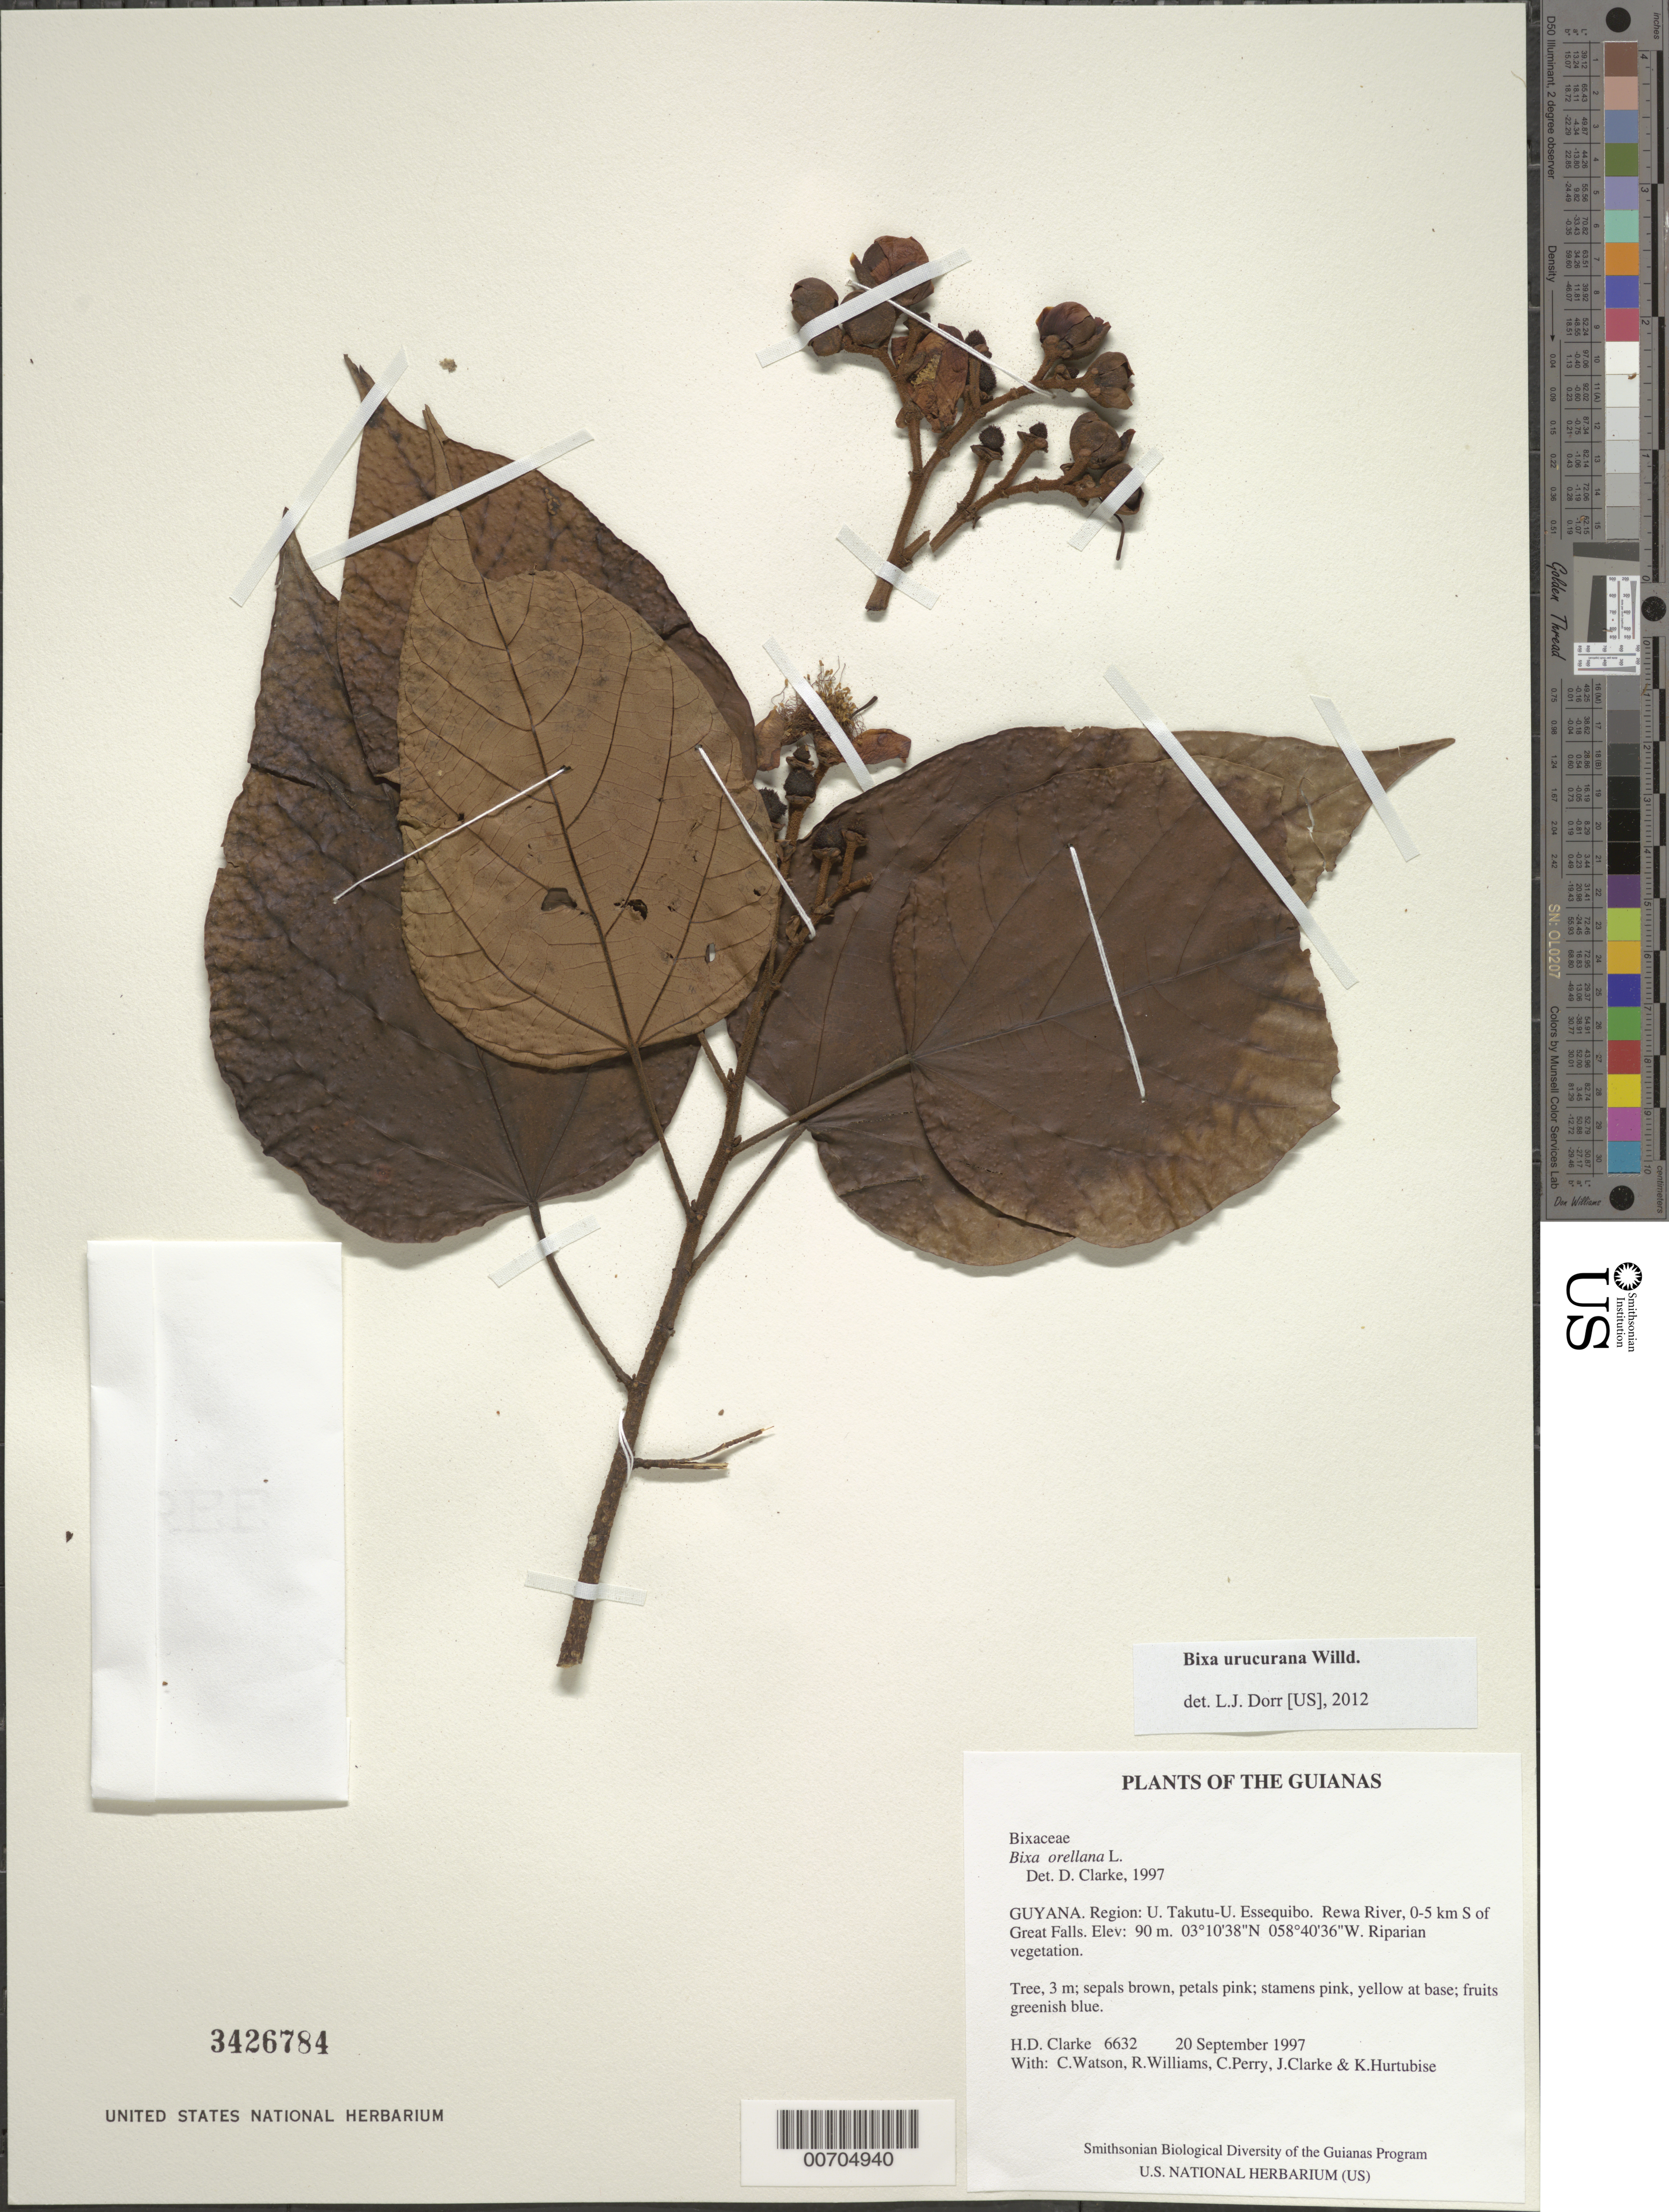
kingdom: Plantae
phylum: Tracheophyta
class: Magnoliopsida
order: Malvales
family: Bixaceae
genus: Bixa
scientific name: Bixa orellana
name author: L.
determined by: Clarke, H. D., University of North Carolina (Asheville)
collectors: H. D. Clarke, C. Watson, R. Williams, C. Perry, J. Clarke & K. Hurtubise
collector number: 6632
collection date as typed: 20 September 1997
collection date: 1997-09-20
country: Guyana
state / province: U. Takutu-U. Essequibo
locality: Rewa River, 0-5 km S of Great Falls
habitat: Riparian vegetation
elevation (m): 90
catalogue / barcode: US 3426784